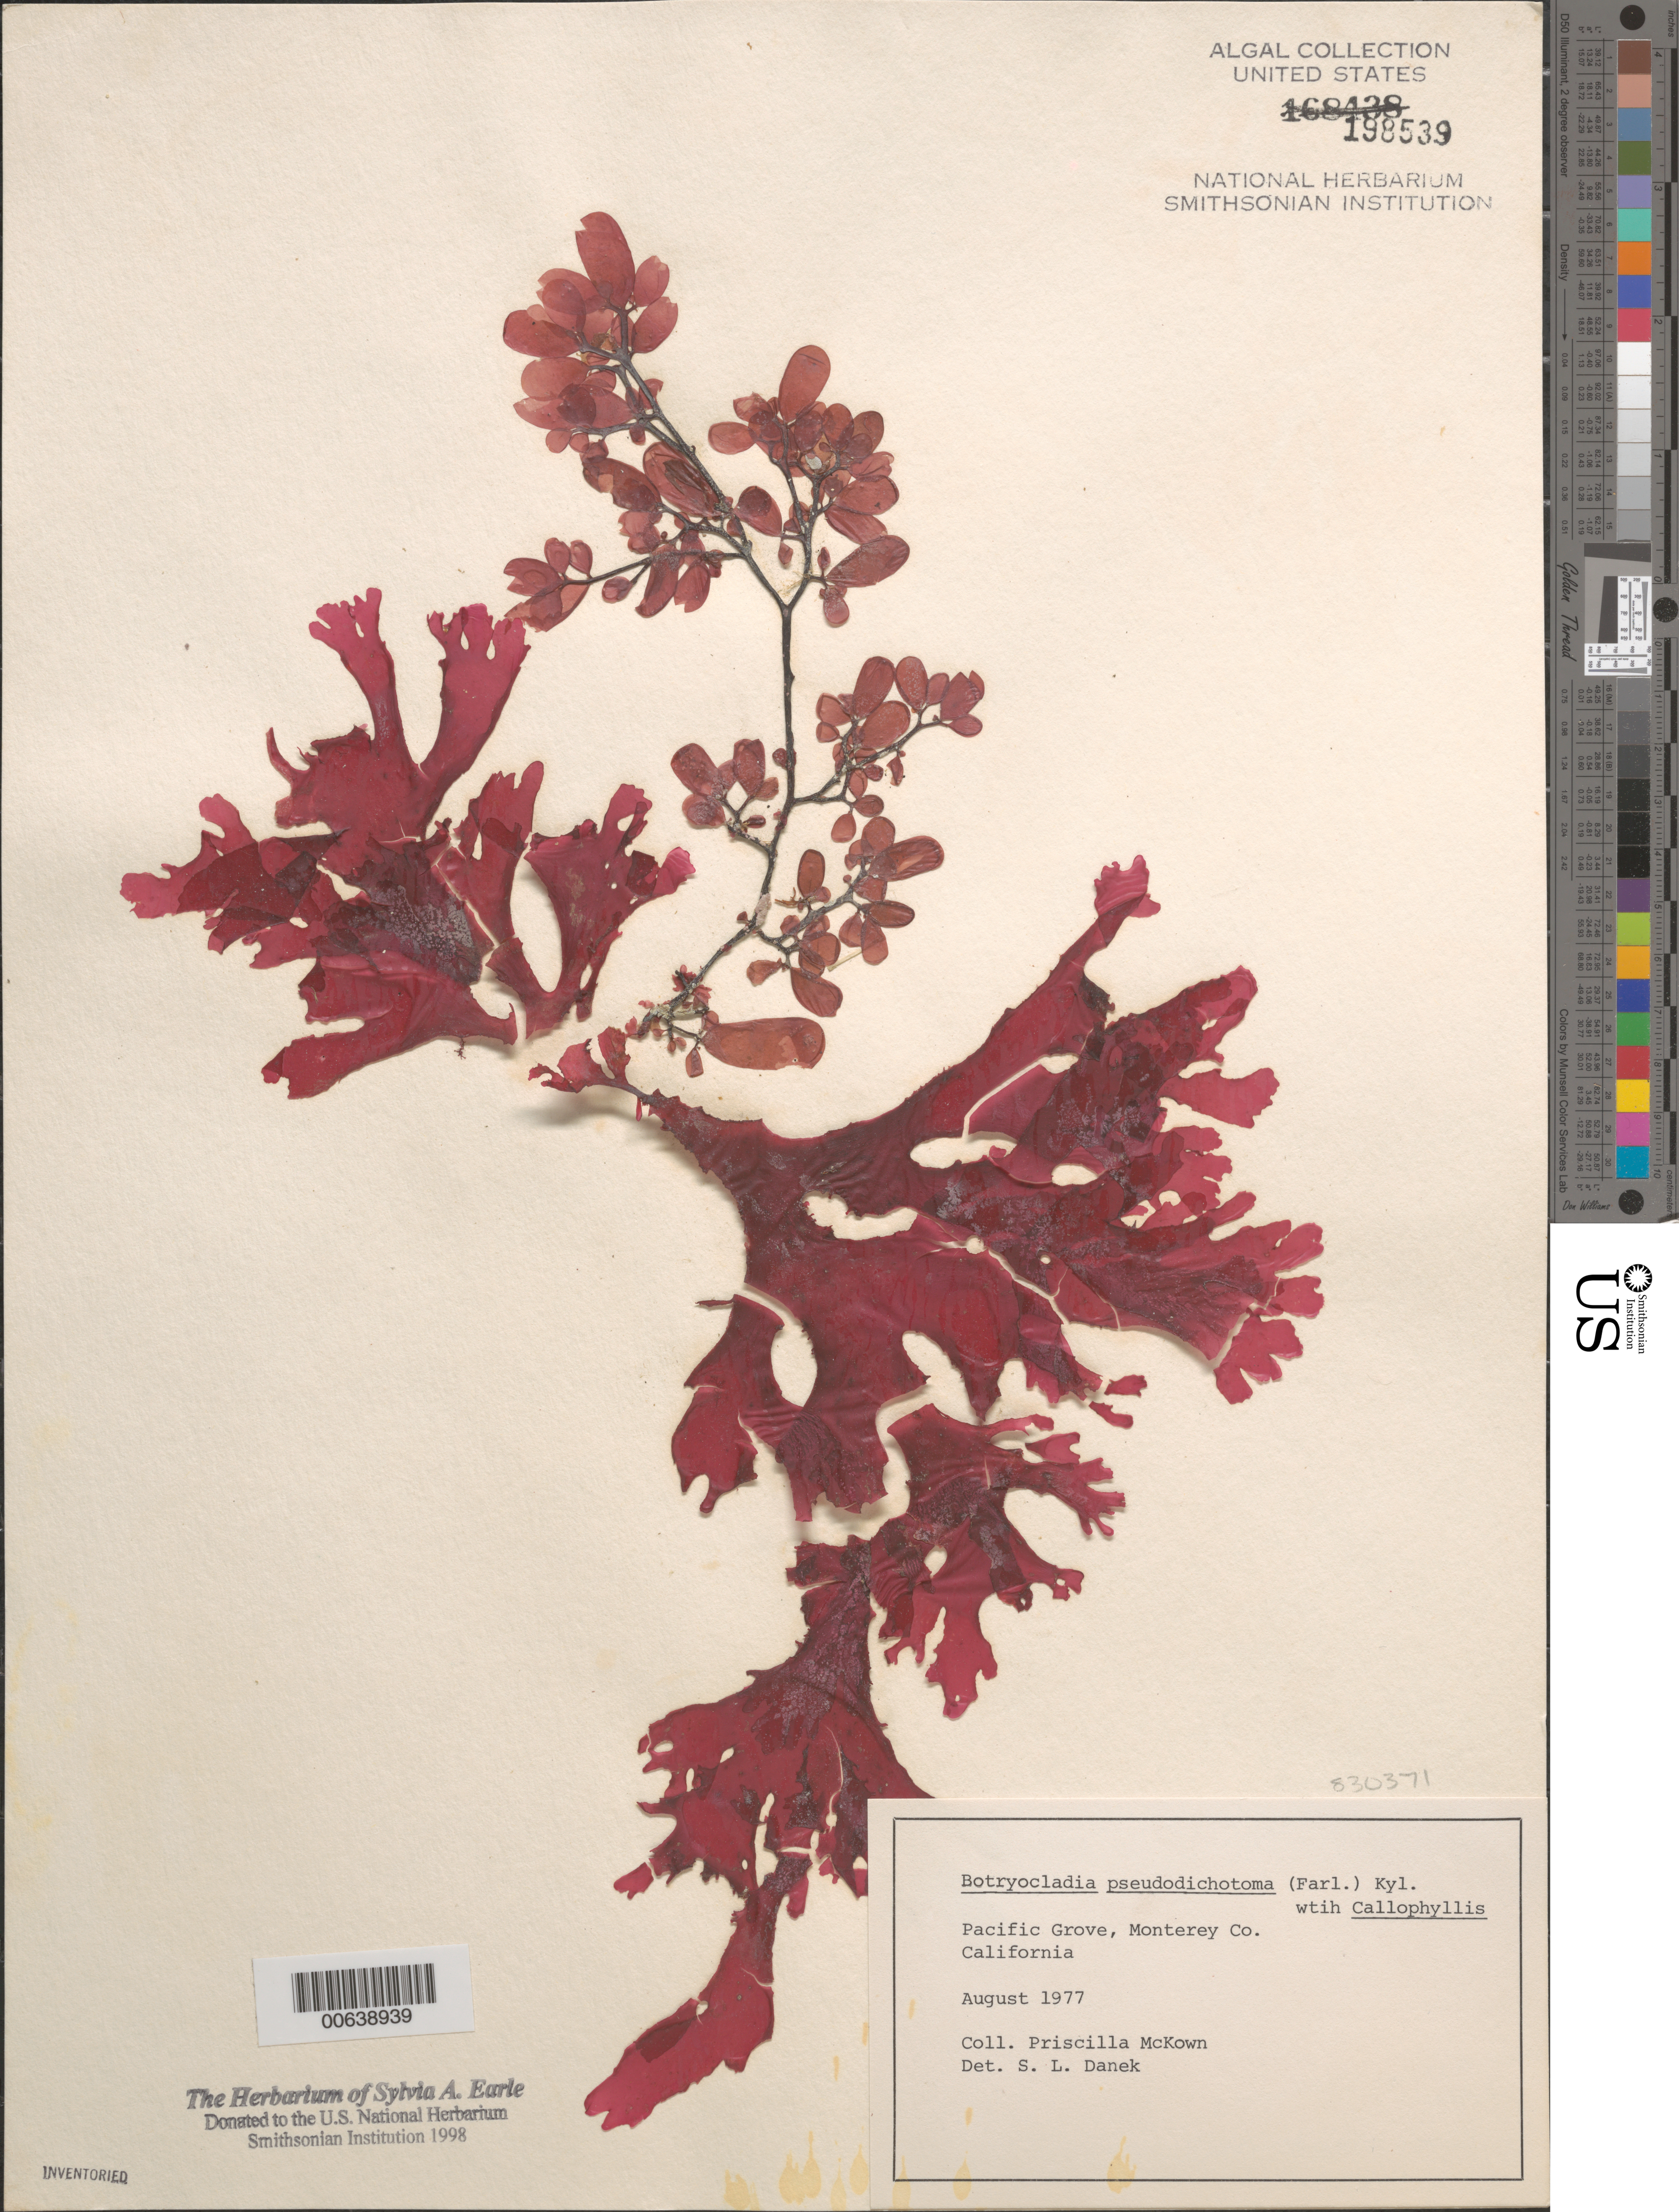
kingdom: Plantae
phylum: Rhodophyta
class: Florideophyceae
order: Rhodymeniales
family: Rhodymeniaceae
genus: Botryocladia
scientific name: Botryocladia pseudodichotoma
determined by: Danek, S. L.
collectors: P. McKown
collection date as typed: Aug 1977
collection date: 1977-08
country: United States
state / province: California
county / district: Monterey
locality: Pacific Grove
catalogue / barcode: US 198539